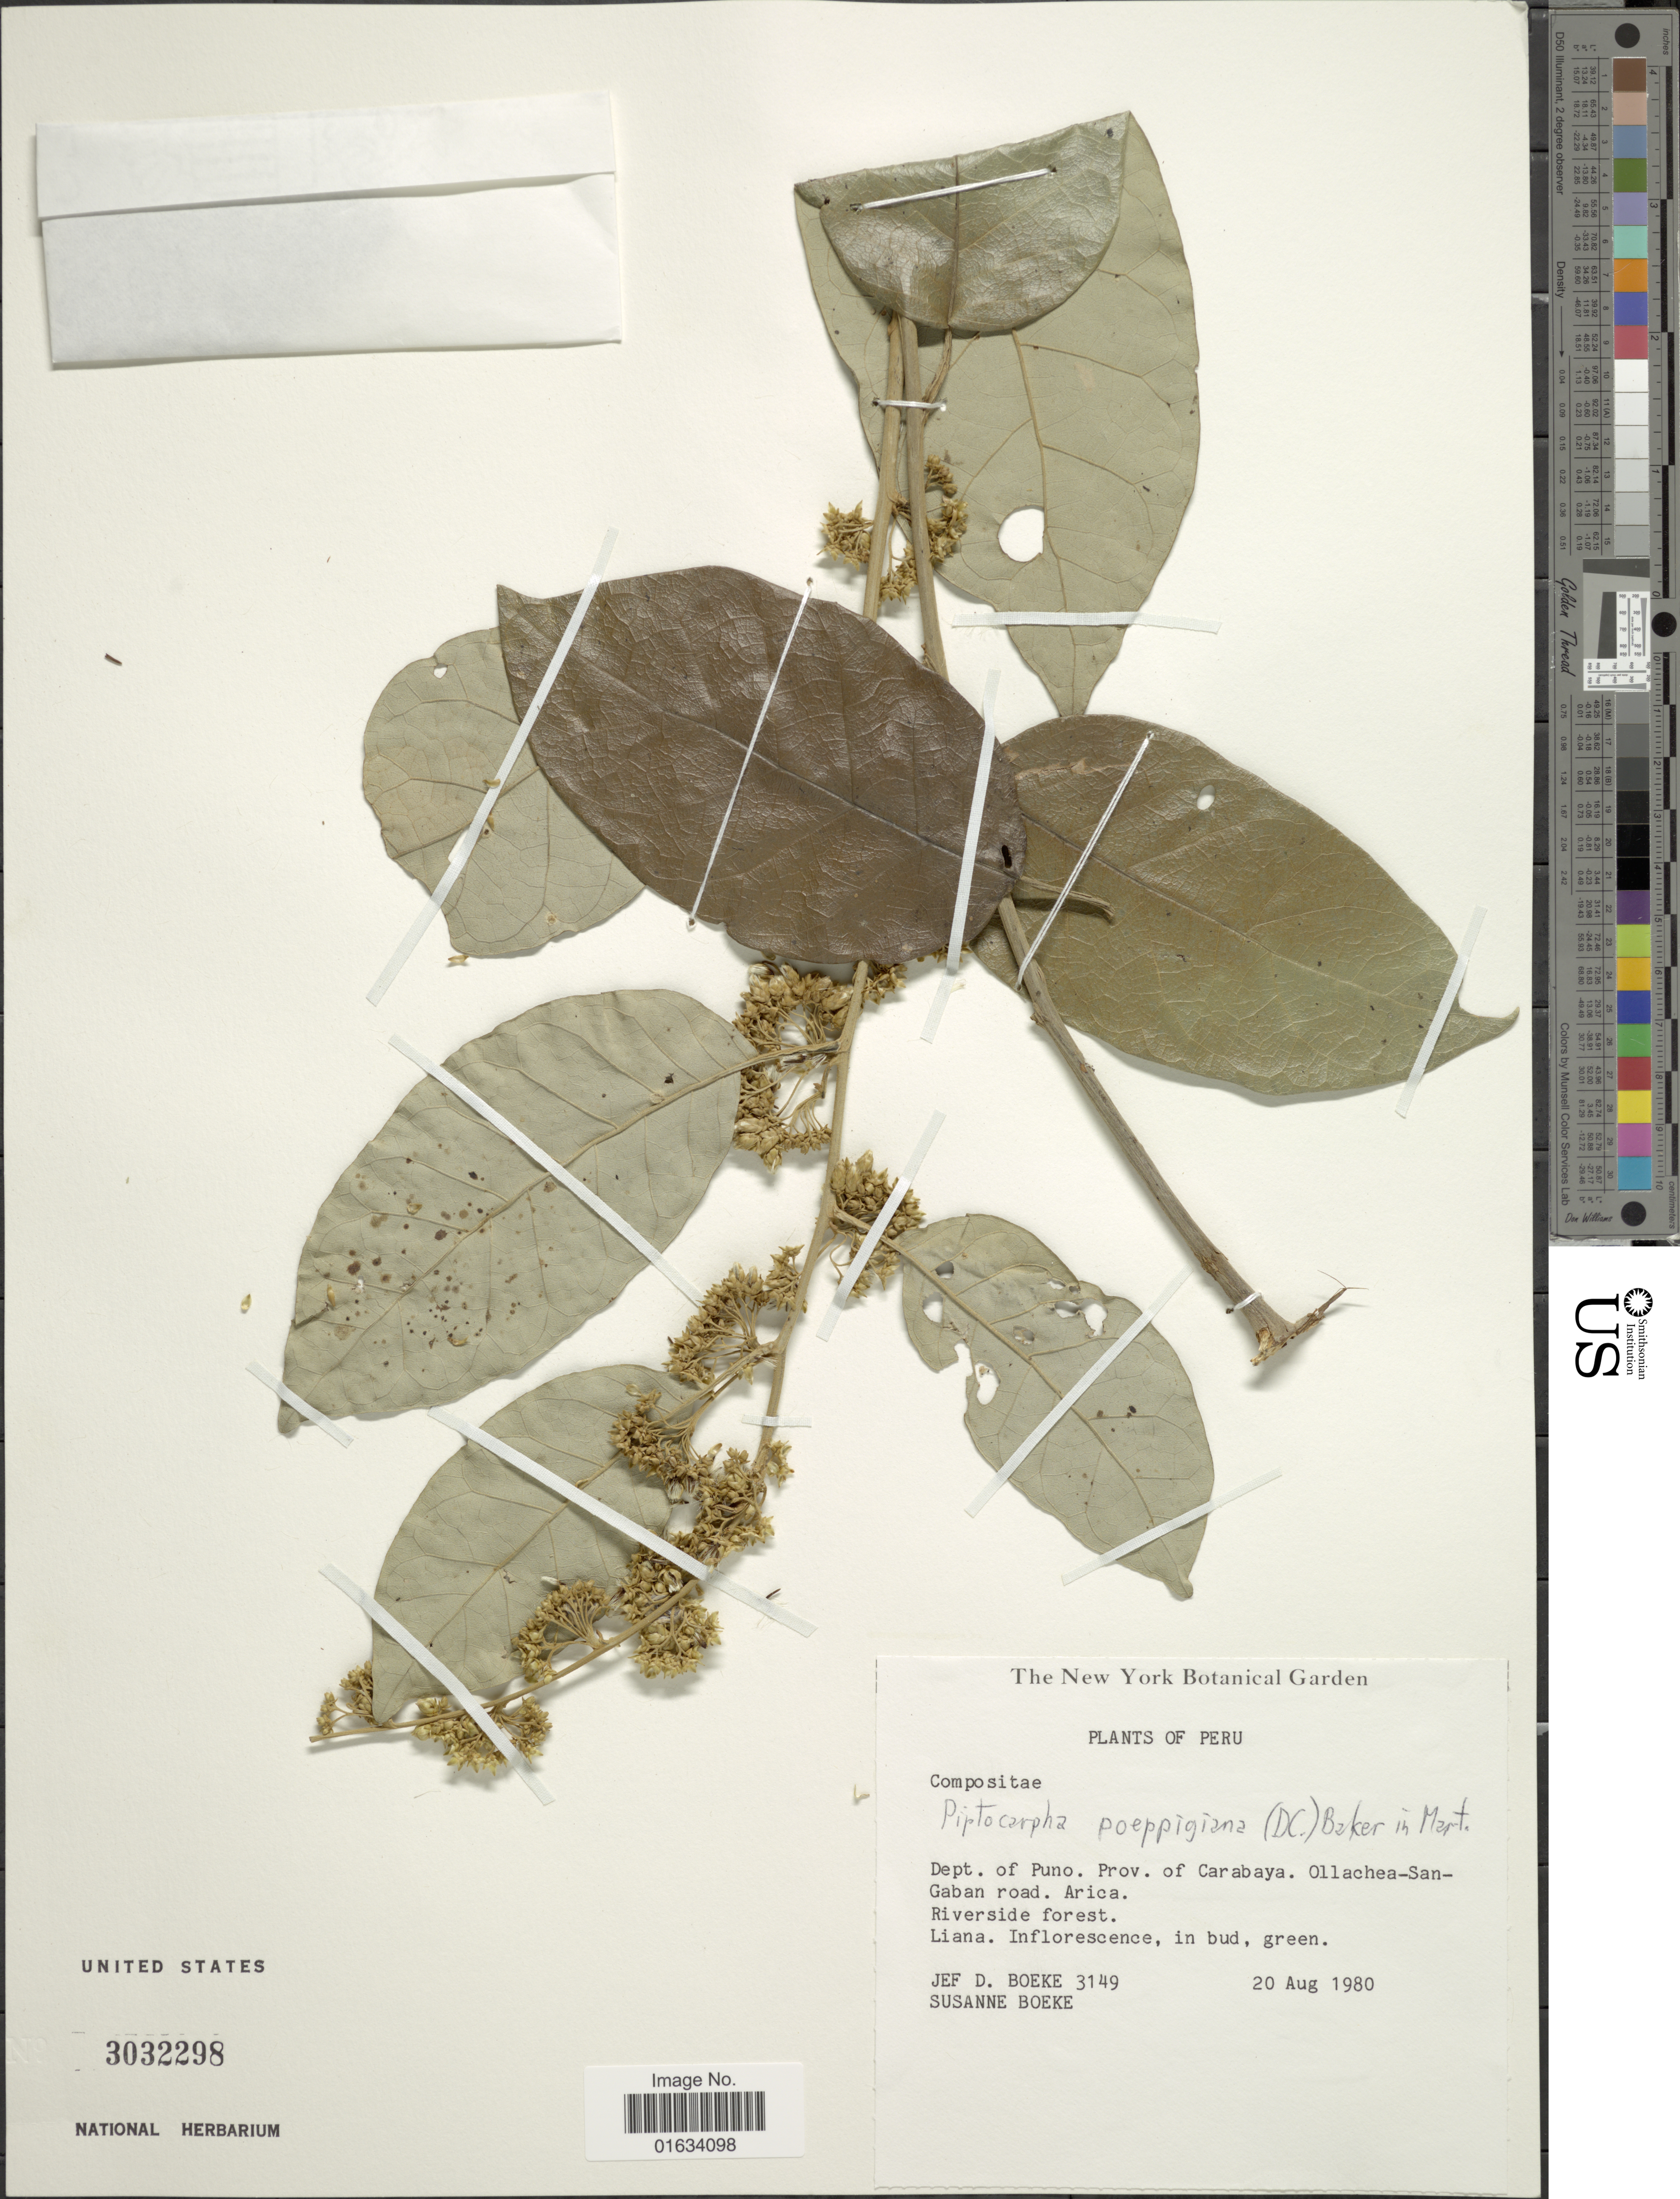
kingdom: Plantae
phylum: Tracheophyta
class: Magnoliopsida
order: Asterales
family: Asteraceae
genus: Piptocarpha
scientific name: Piptocarpha poeppigiana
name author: (DC.) Baker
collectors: J. D. Boeke & S. Boeke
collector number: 3149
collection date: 1980-08-20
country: Peru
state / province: Puno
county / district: Carabaya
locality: Peru. Dept. of Puno. Prov. of Carabaya. Ollachea-San Gaban road.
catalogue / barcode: US 3032298